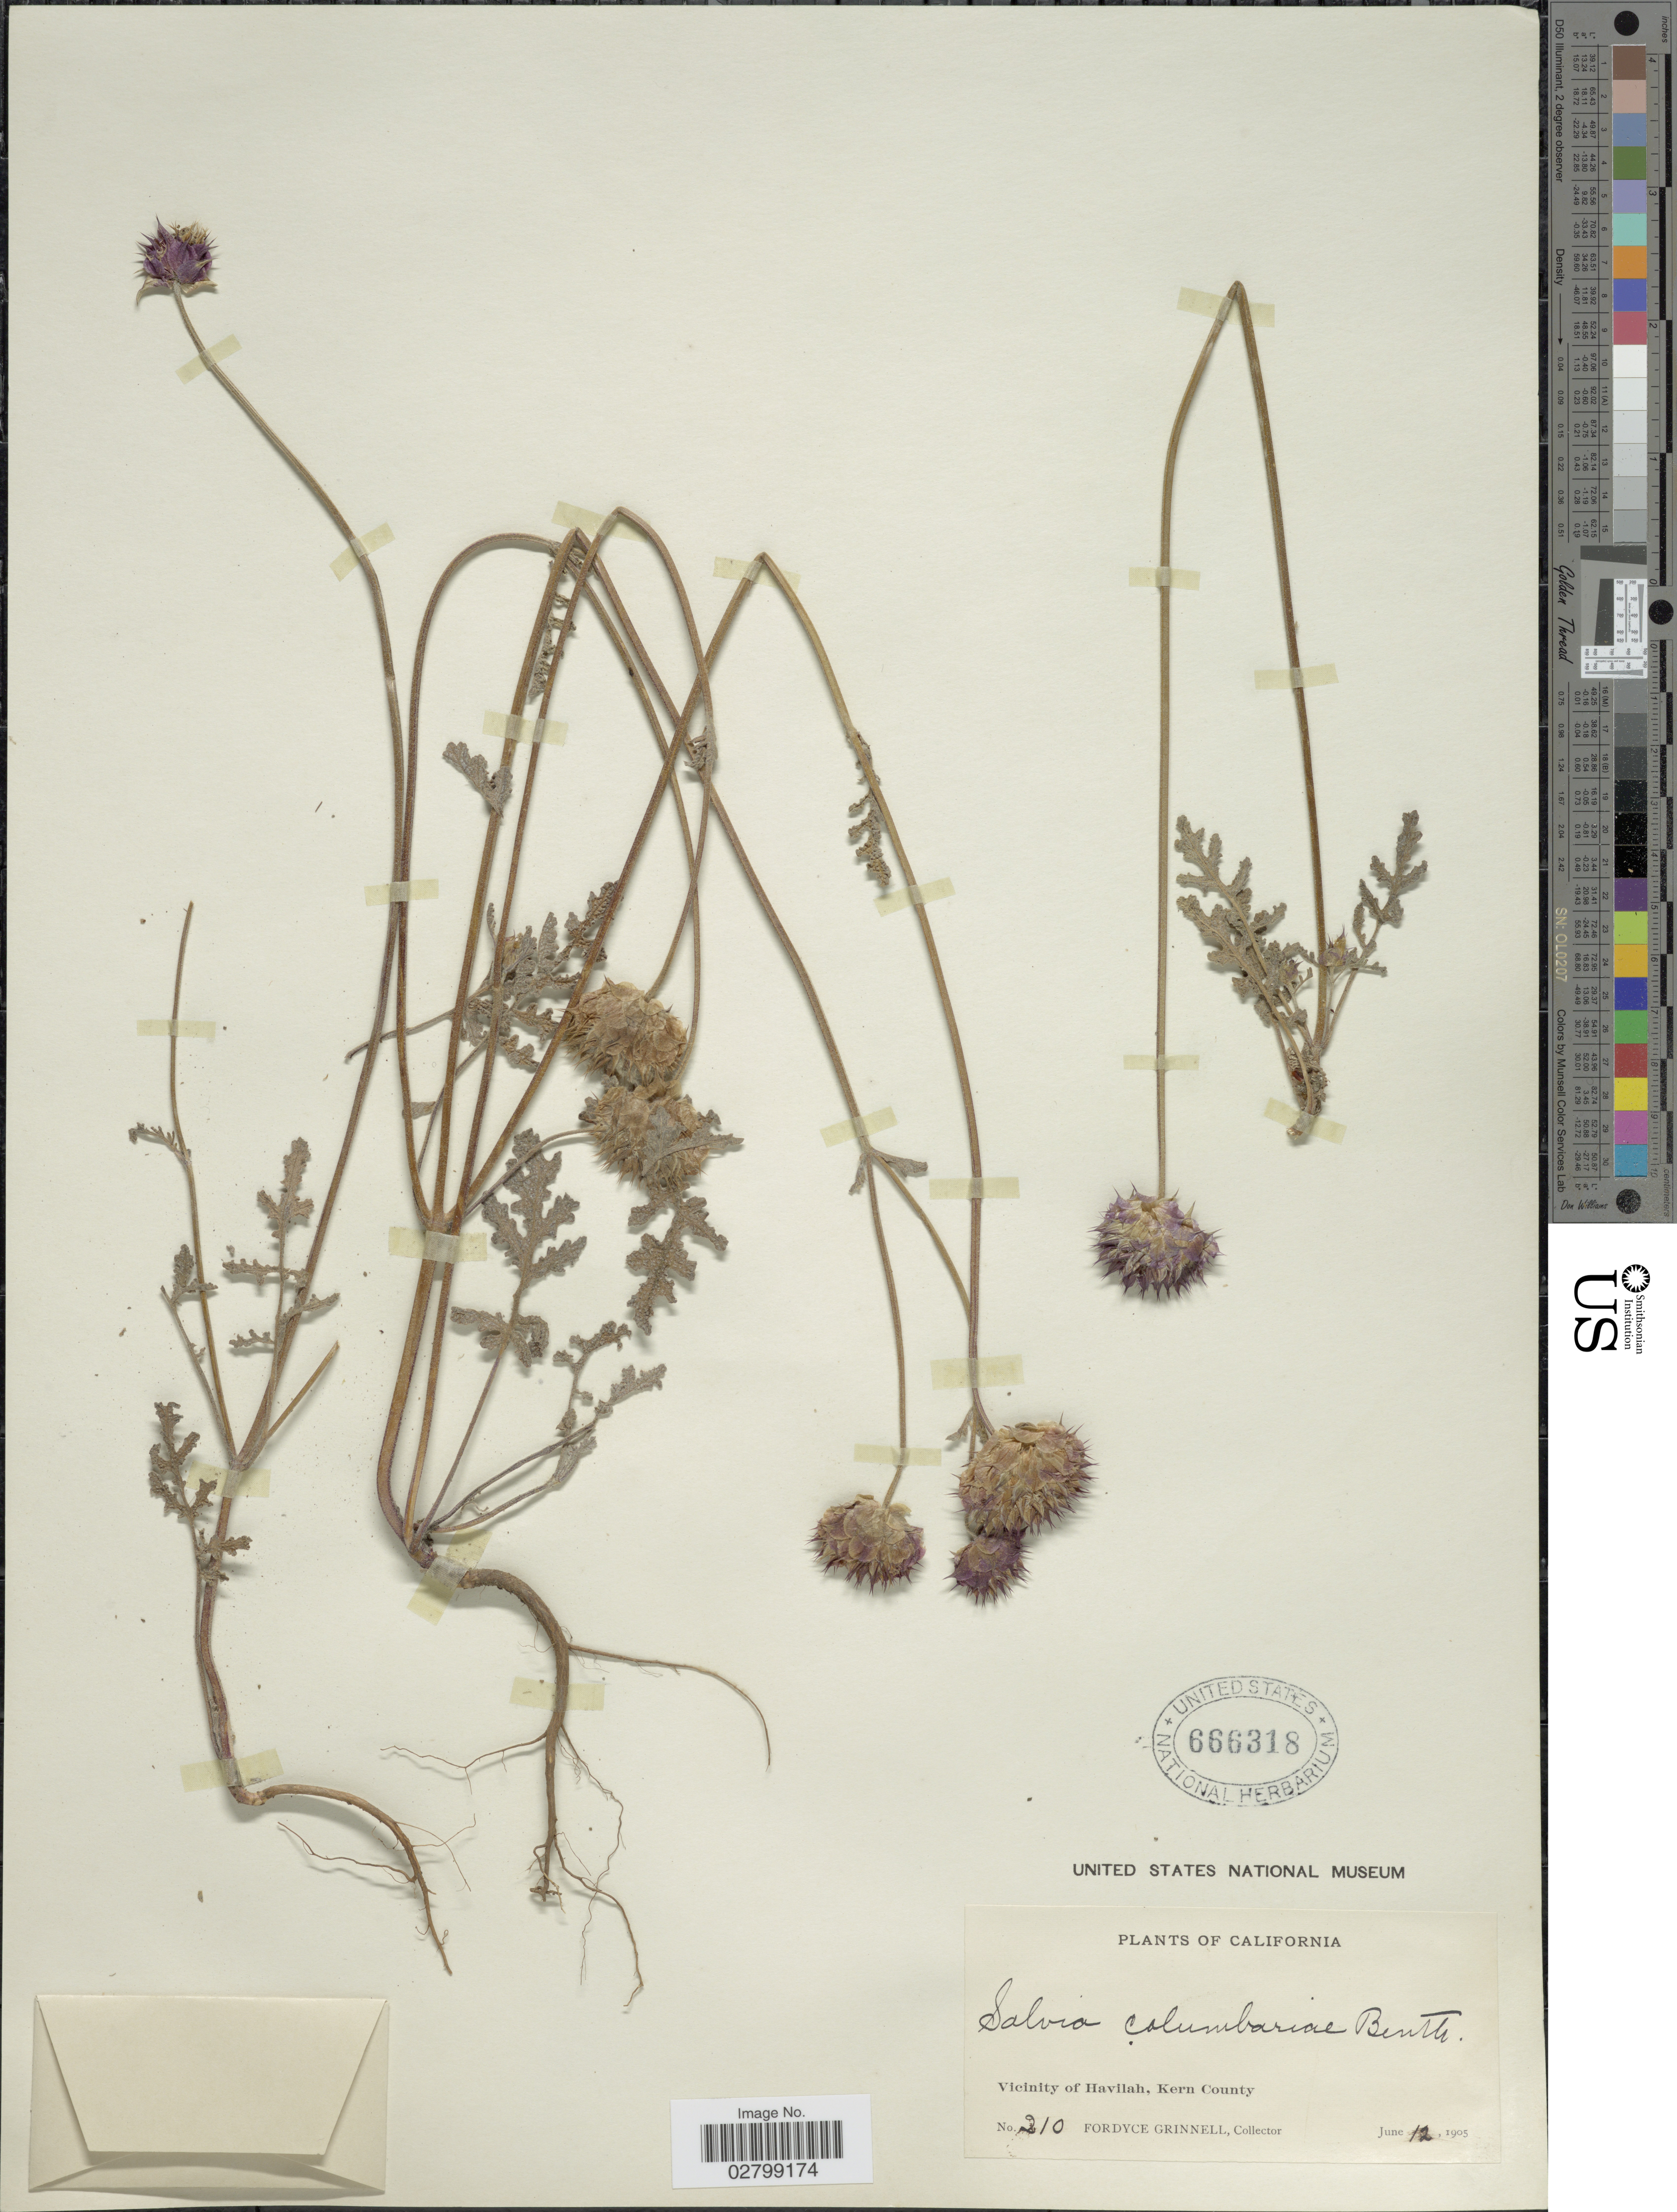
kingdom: Plantae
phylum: Tracheophyta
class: Magnoliopsida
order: Lamiales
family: Lamiaceae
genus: Salvia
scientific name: Salvia columbariae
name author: Benth.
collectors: F. Grinnell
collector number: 210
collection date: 1905-06-12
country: United States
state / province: California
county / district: Kern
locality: Vicinity of Havilah, Kern County.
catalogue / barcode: US 666318